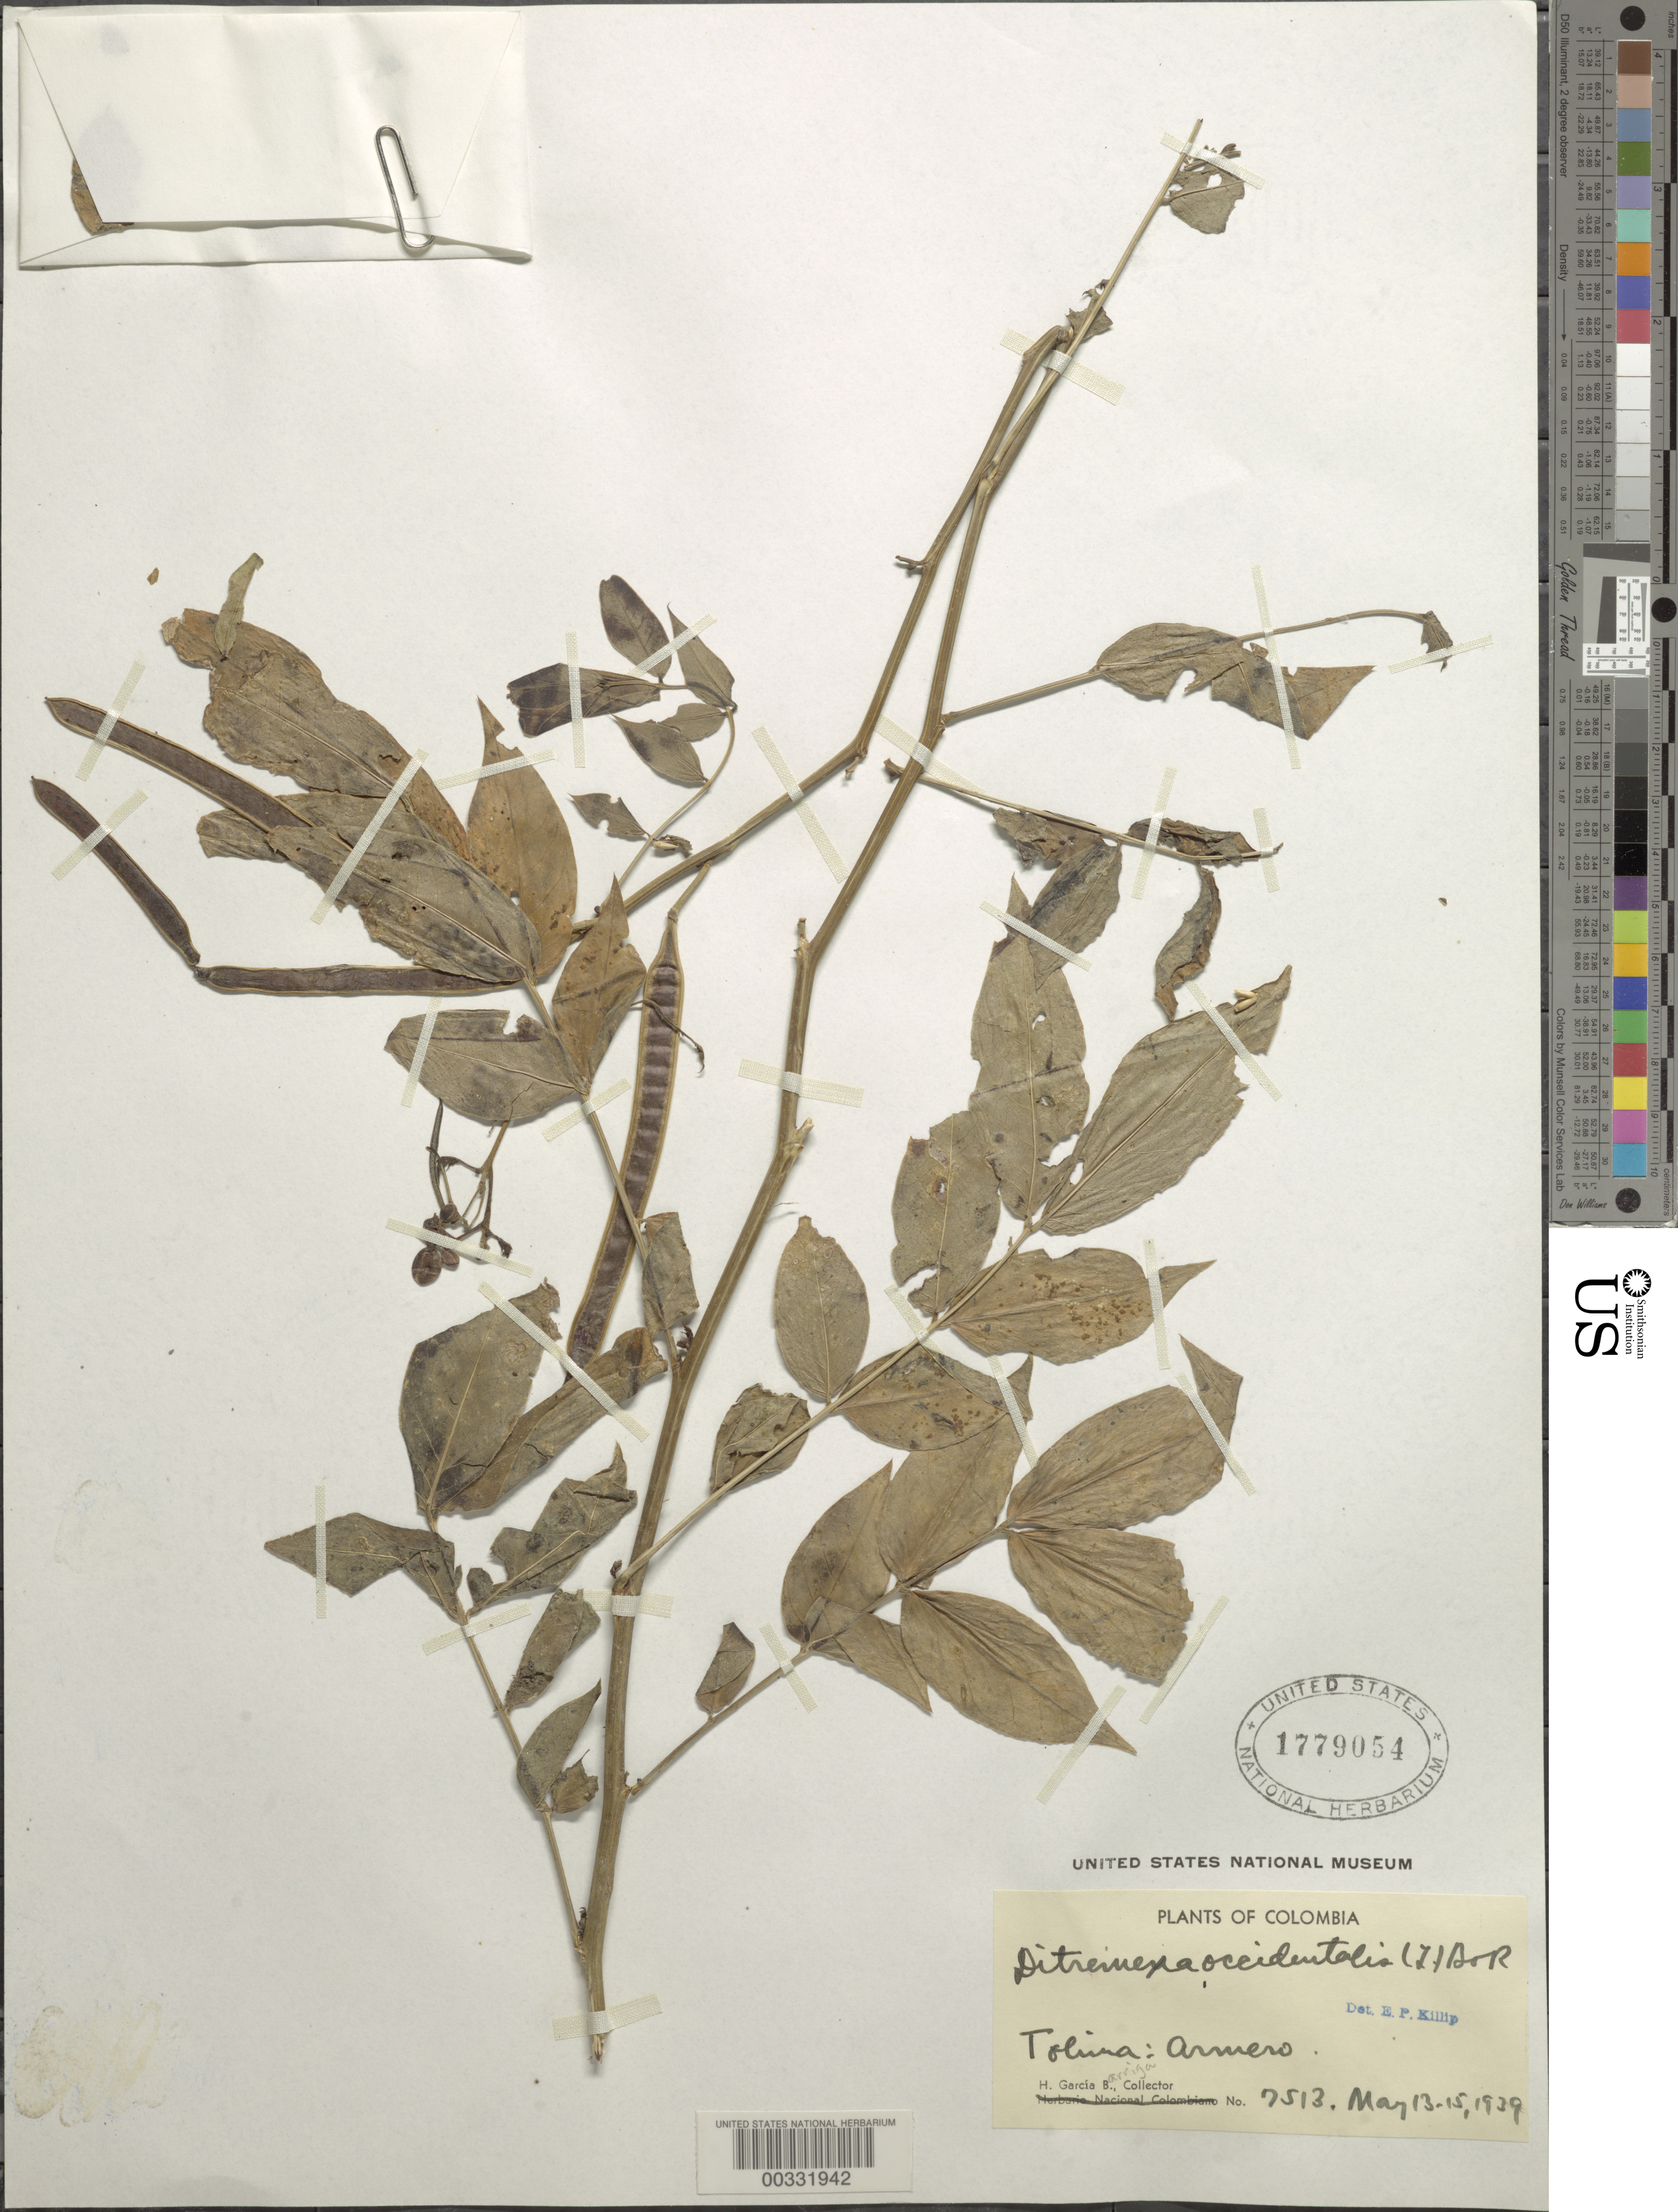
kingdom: Plantae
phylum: Tracheophyta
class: Magnoliopsida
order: Fabales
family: Fabaceae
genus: Senna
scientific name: Senna occidentalis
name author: (L.) Link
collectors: H. García Barriga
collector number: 7513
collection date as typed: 13 May 1939 to 15 May 1939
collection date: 1939-05-13/1939-05-15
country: Colombia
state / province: Tolima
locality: Armero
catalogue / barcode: US 1779054